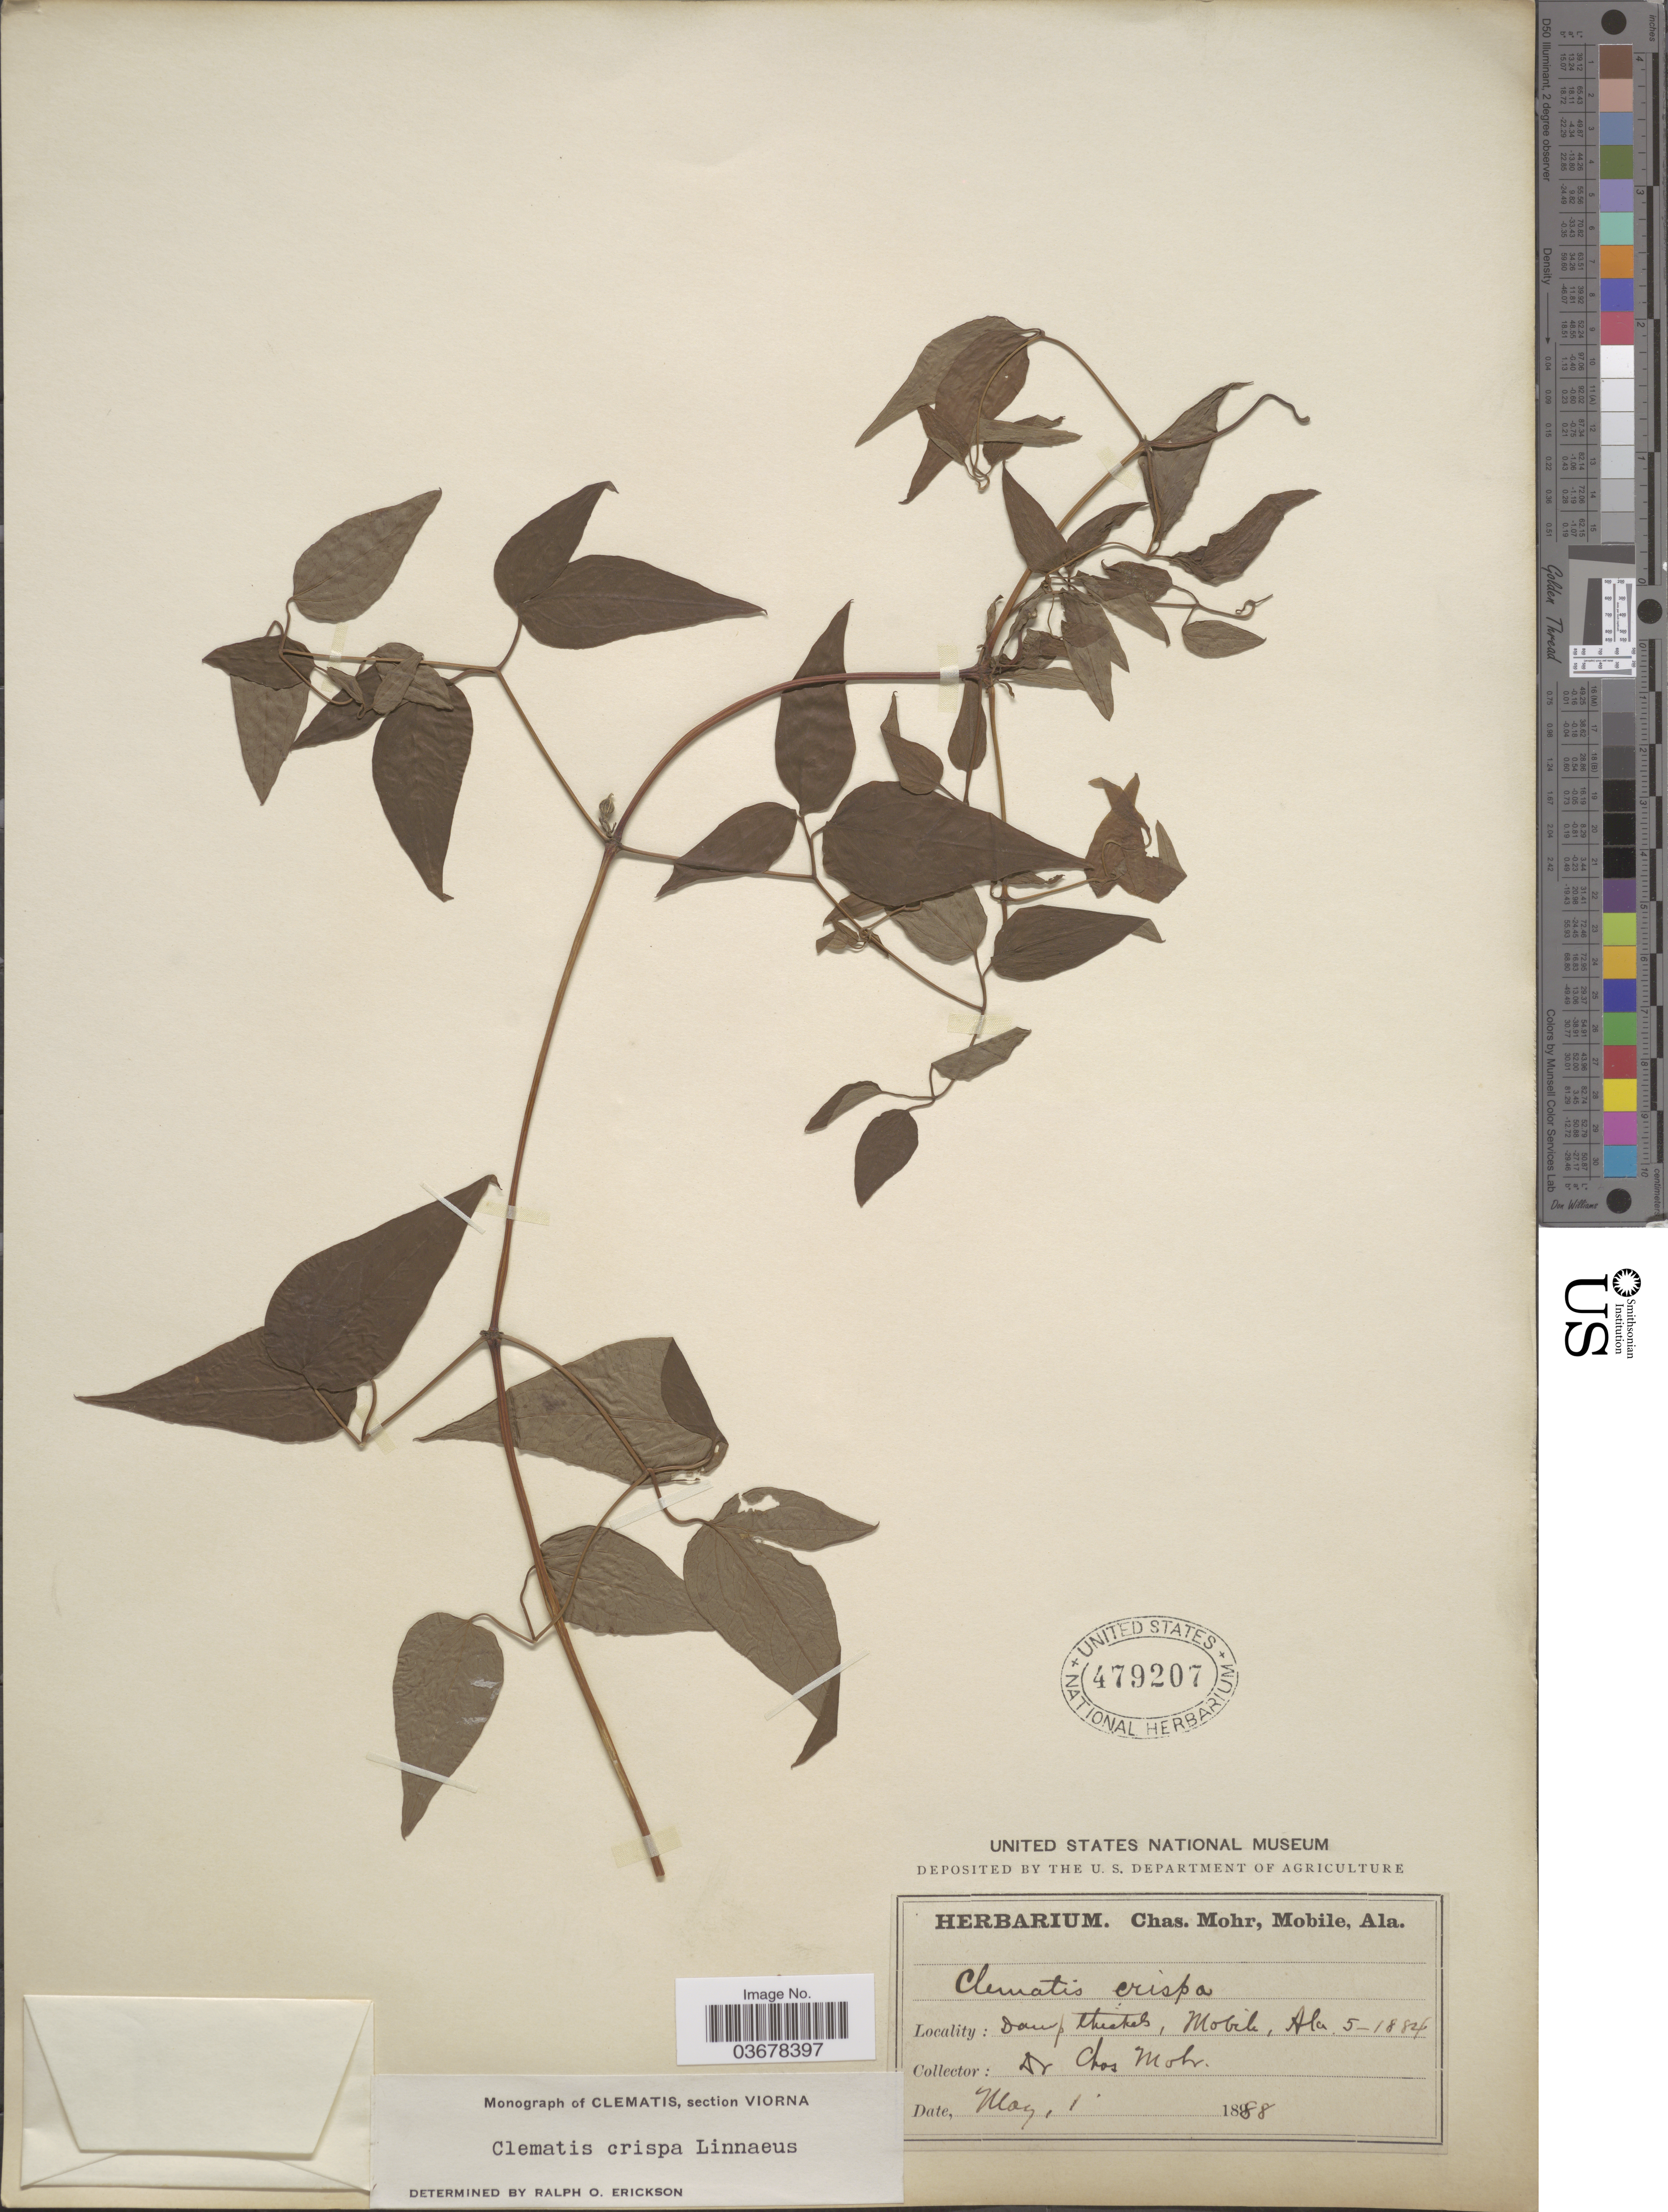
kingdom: Plantae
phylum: Tracheophyta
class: Magnoliopsida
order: Ranunculales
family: Ranunculaceae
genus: Clematis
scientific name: Clematis viorna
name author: L.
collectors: Mohr, C. T. (herbarium)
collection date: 1888-05-01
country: United States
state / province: Alabama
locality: Damp thickets, Mobile.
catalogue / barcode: US 479207